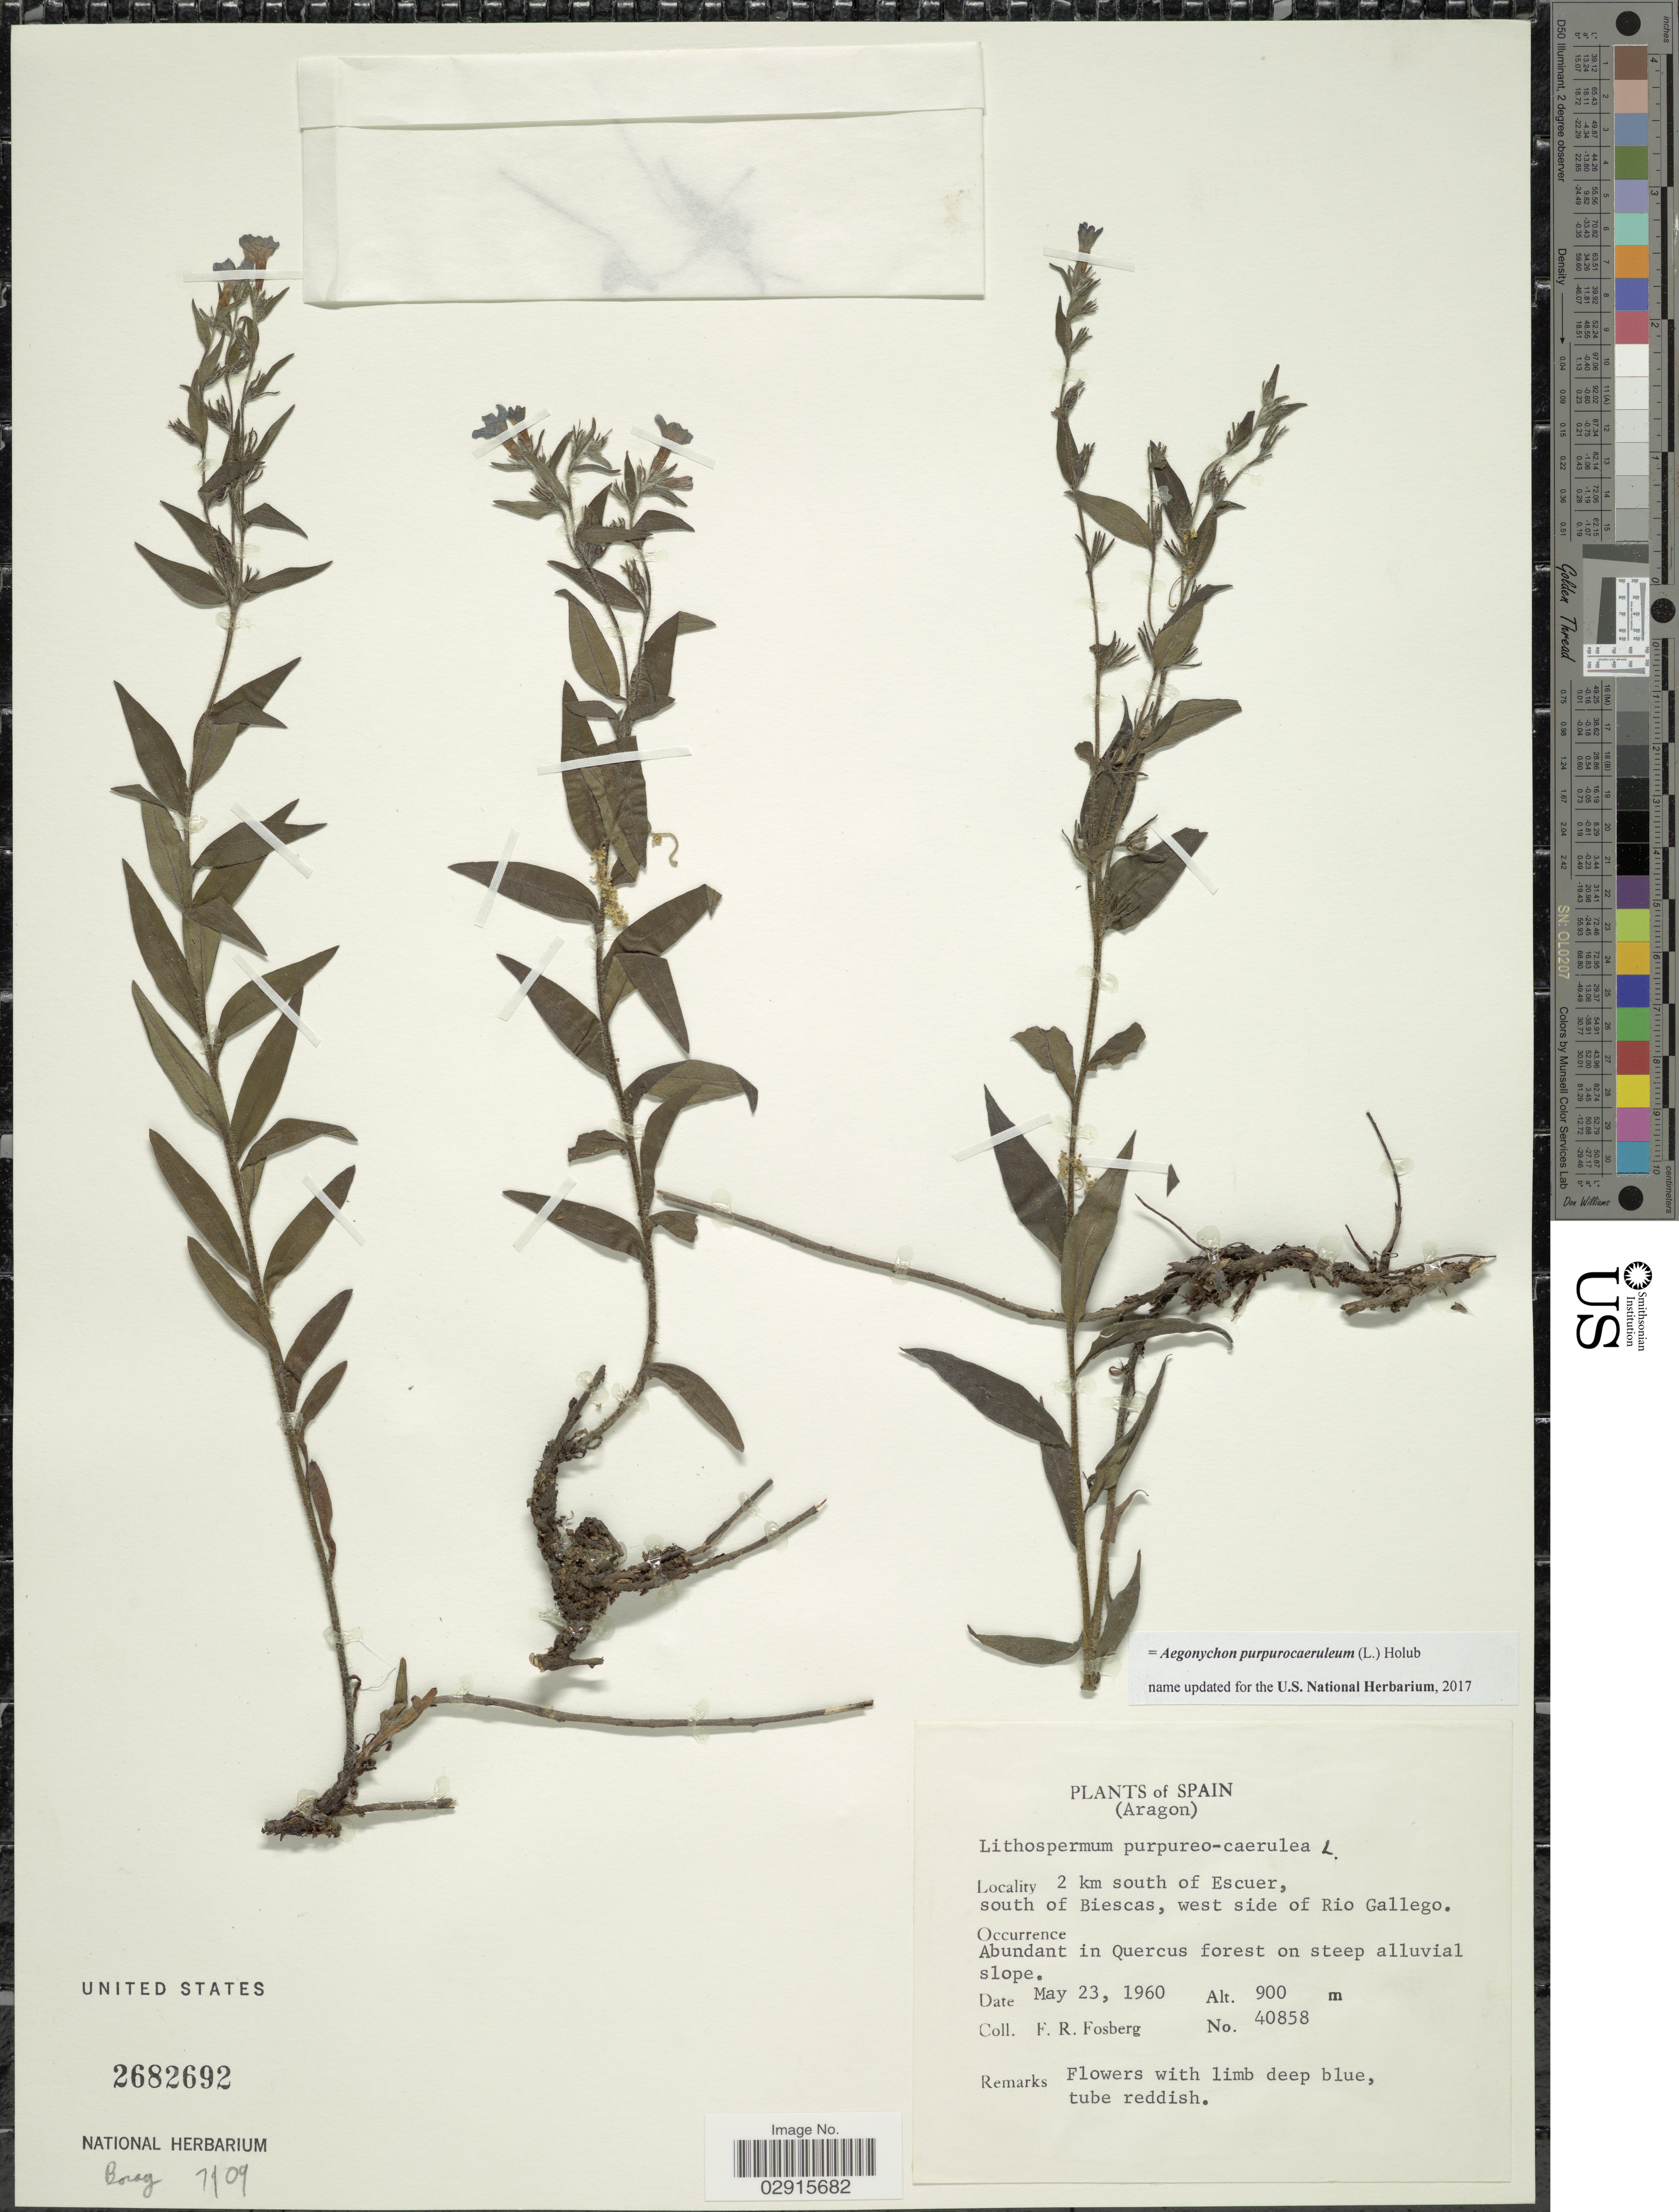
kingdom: Plantae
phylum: Tracheophyta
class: Magnoliopsida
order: Boraginales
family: Boraginaceae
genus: Aegonychon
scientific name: Aegonychon purpurocaeruleum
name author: (L.) Holub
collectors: F. R. Fosberg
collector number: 40858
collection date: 1960-05-23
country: Spain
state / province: Aragón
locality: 2 km south of Escuer, south of Biescas, west side of Rio Gallego.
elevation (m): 900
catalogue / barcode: US 2682692